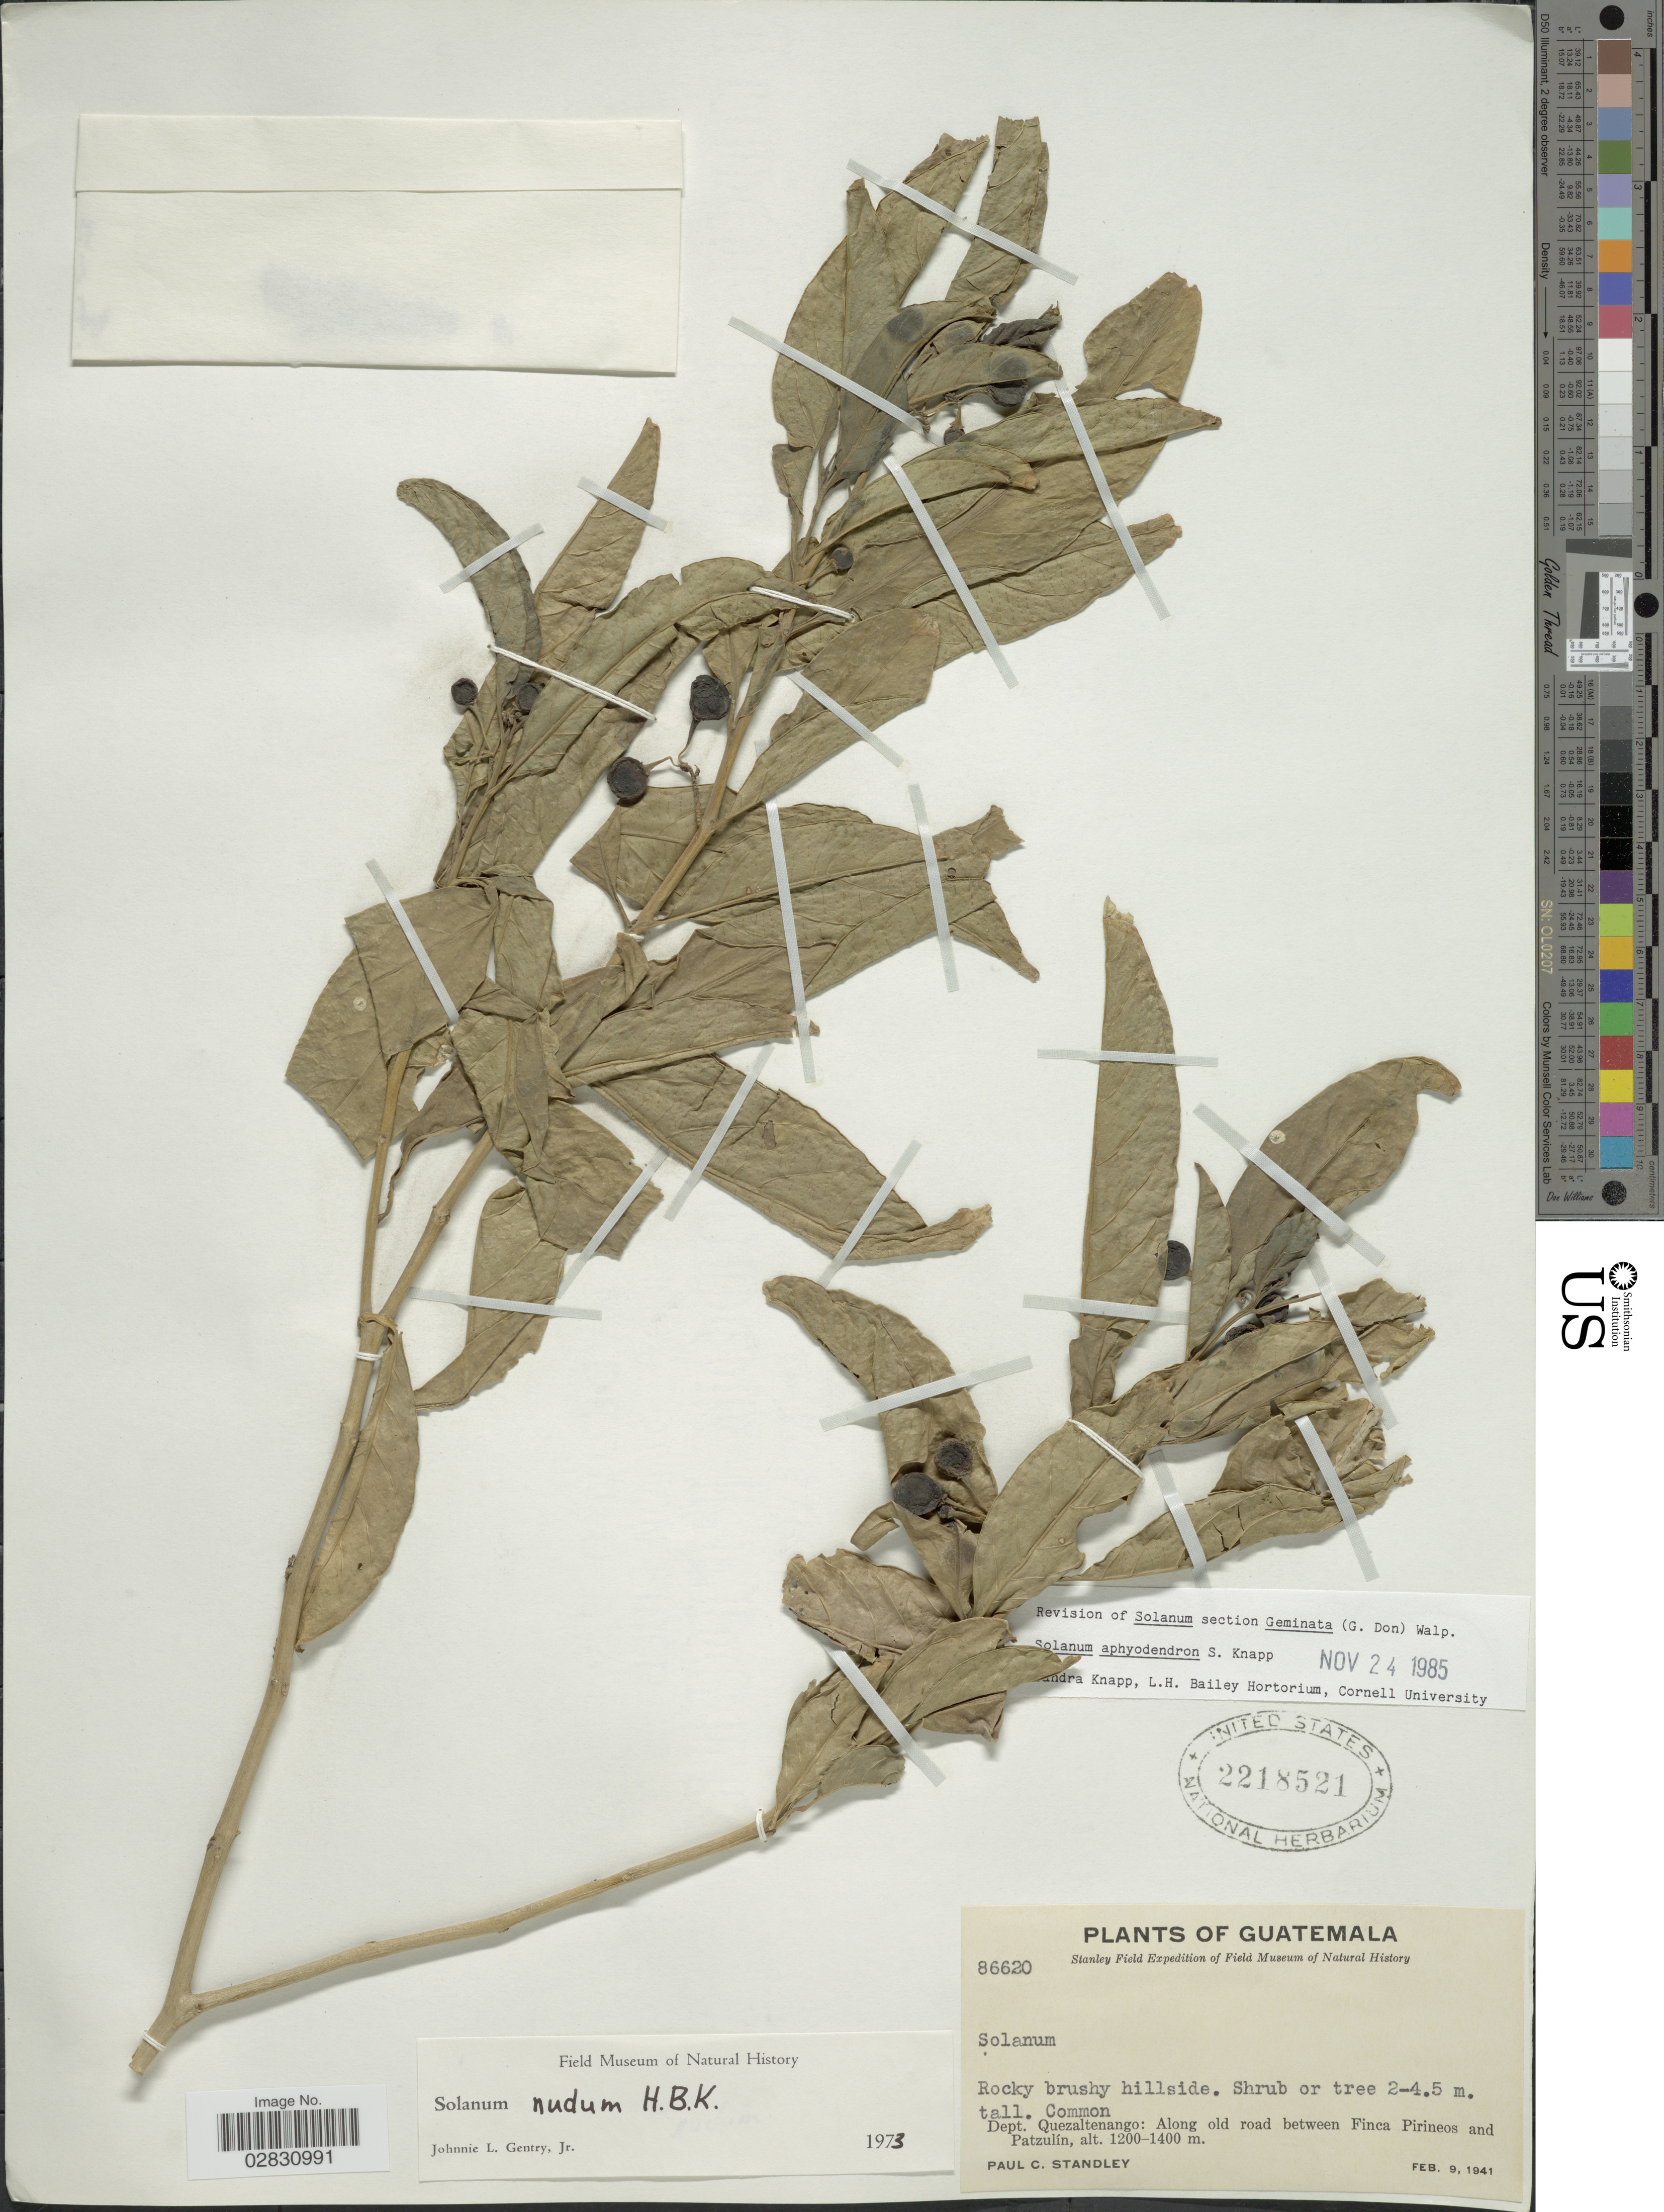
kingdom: Plantae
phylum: Tracheophyta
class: Magnoliopsida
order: Solanales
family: Solanaceae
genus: Solanum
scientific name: Solanum aphyodendron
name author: S. Knapp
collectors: P. C. Standley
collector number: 86620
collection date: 1941-02-09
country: Guatemala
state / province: Quetzaltenango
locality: Dept. Quezaltenango: Along old road between Finca Pirineos and Patzulín.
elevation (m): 1200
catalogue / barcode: US 2218521